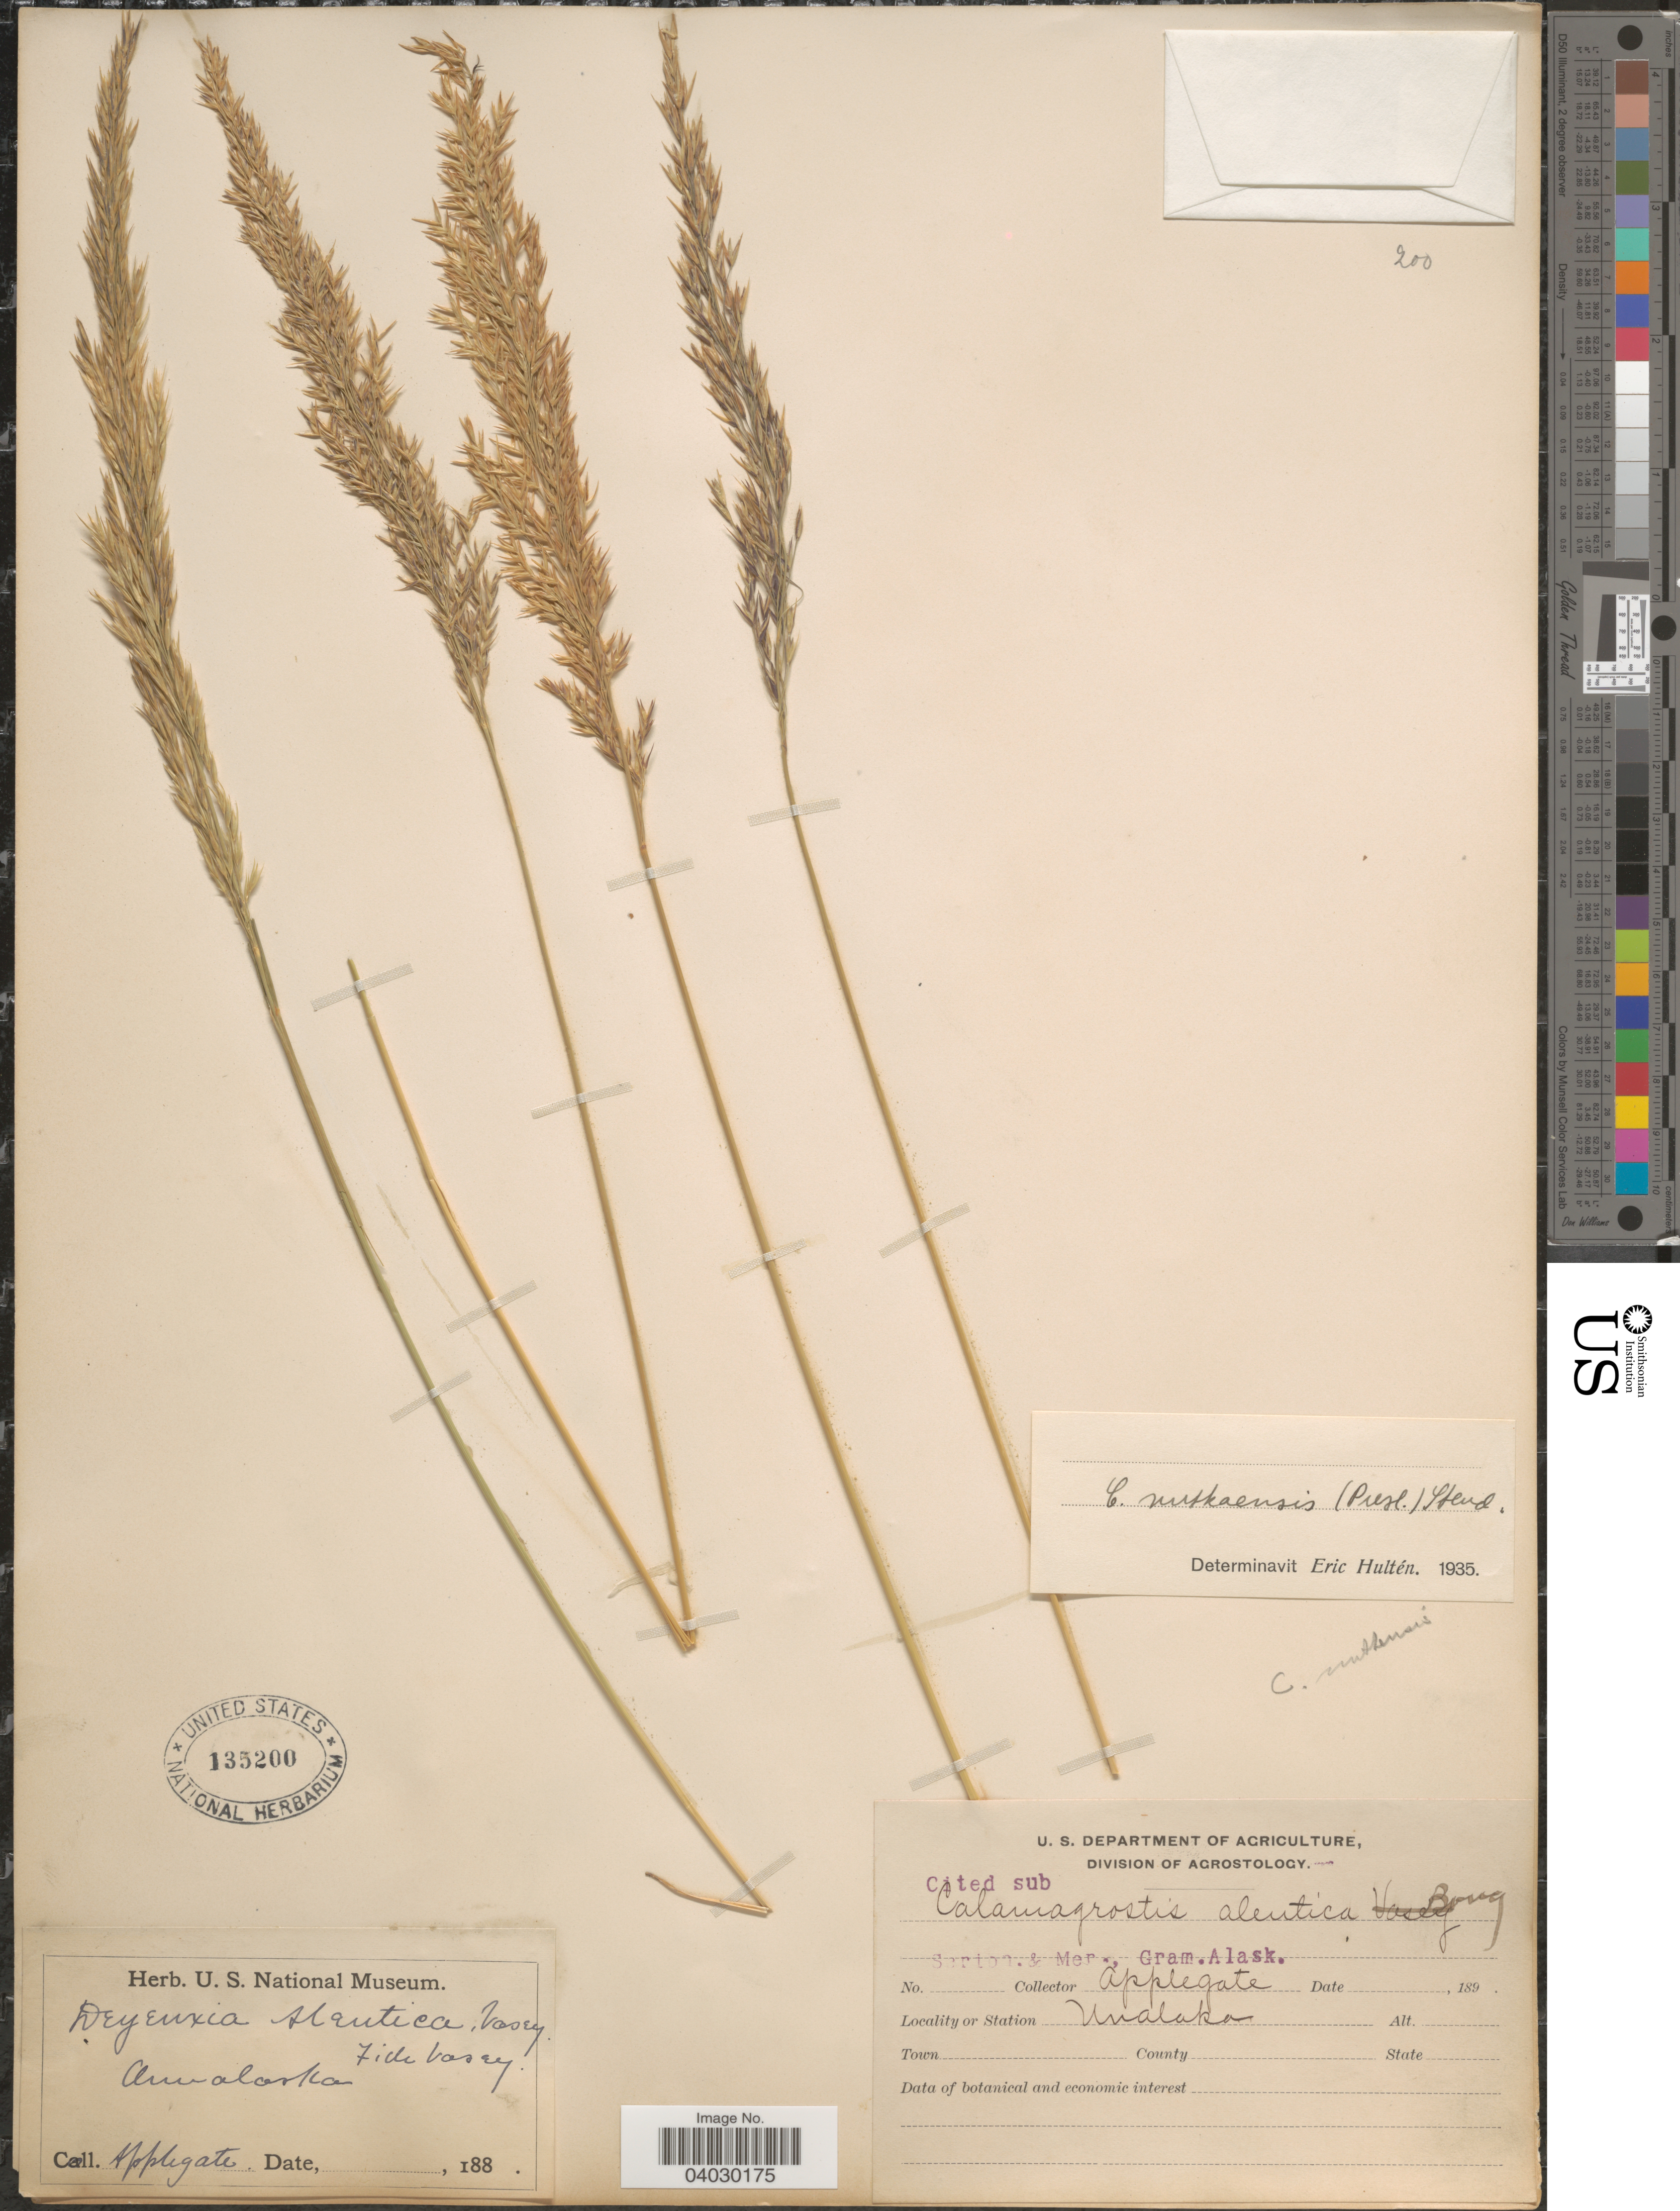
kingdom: Plantae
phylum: Tracheophyta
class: Liliopsida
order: Poales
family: Poaceae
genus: Calamagrostis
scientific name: Calamagrostis nutkaensis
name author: (J. Presl) Steud.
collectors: -- Applegate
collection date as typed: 189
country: United States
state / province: Alaska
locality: Unalaska.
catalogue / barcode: US 135200